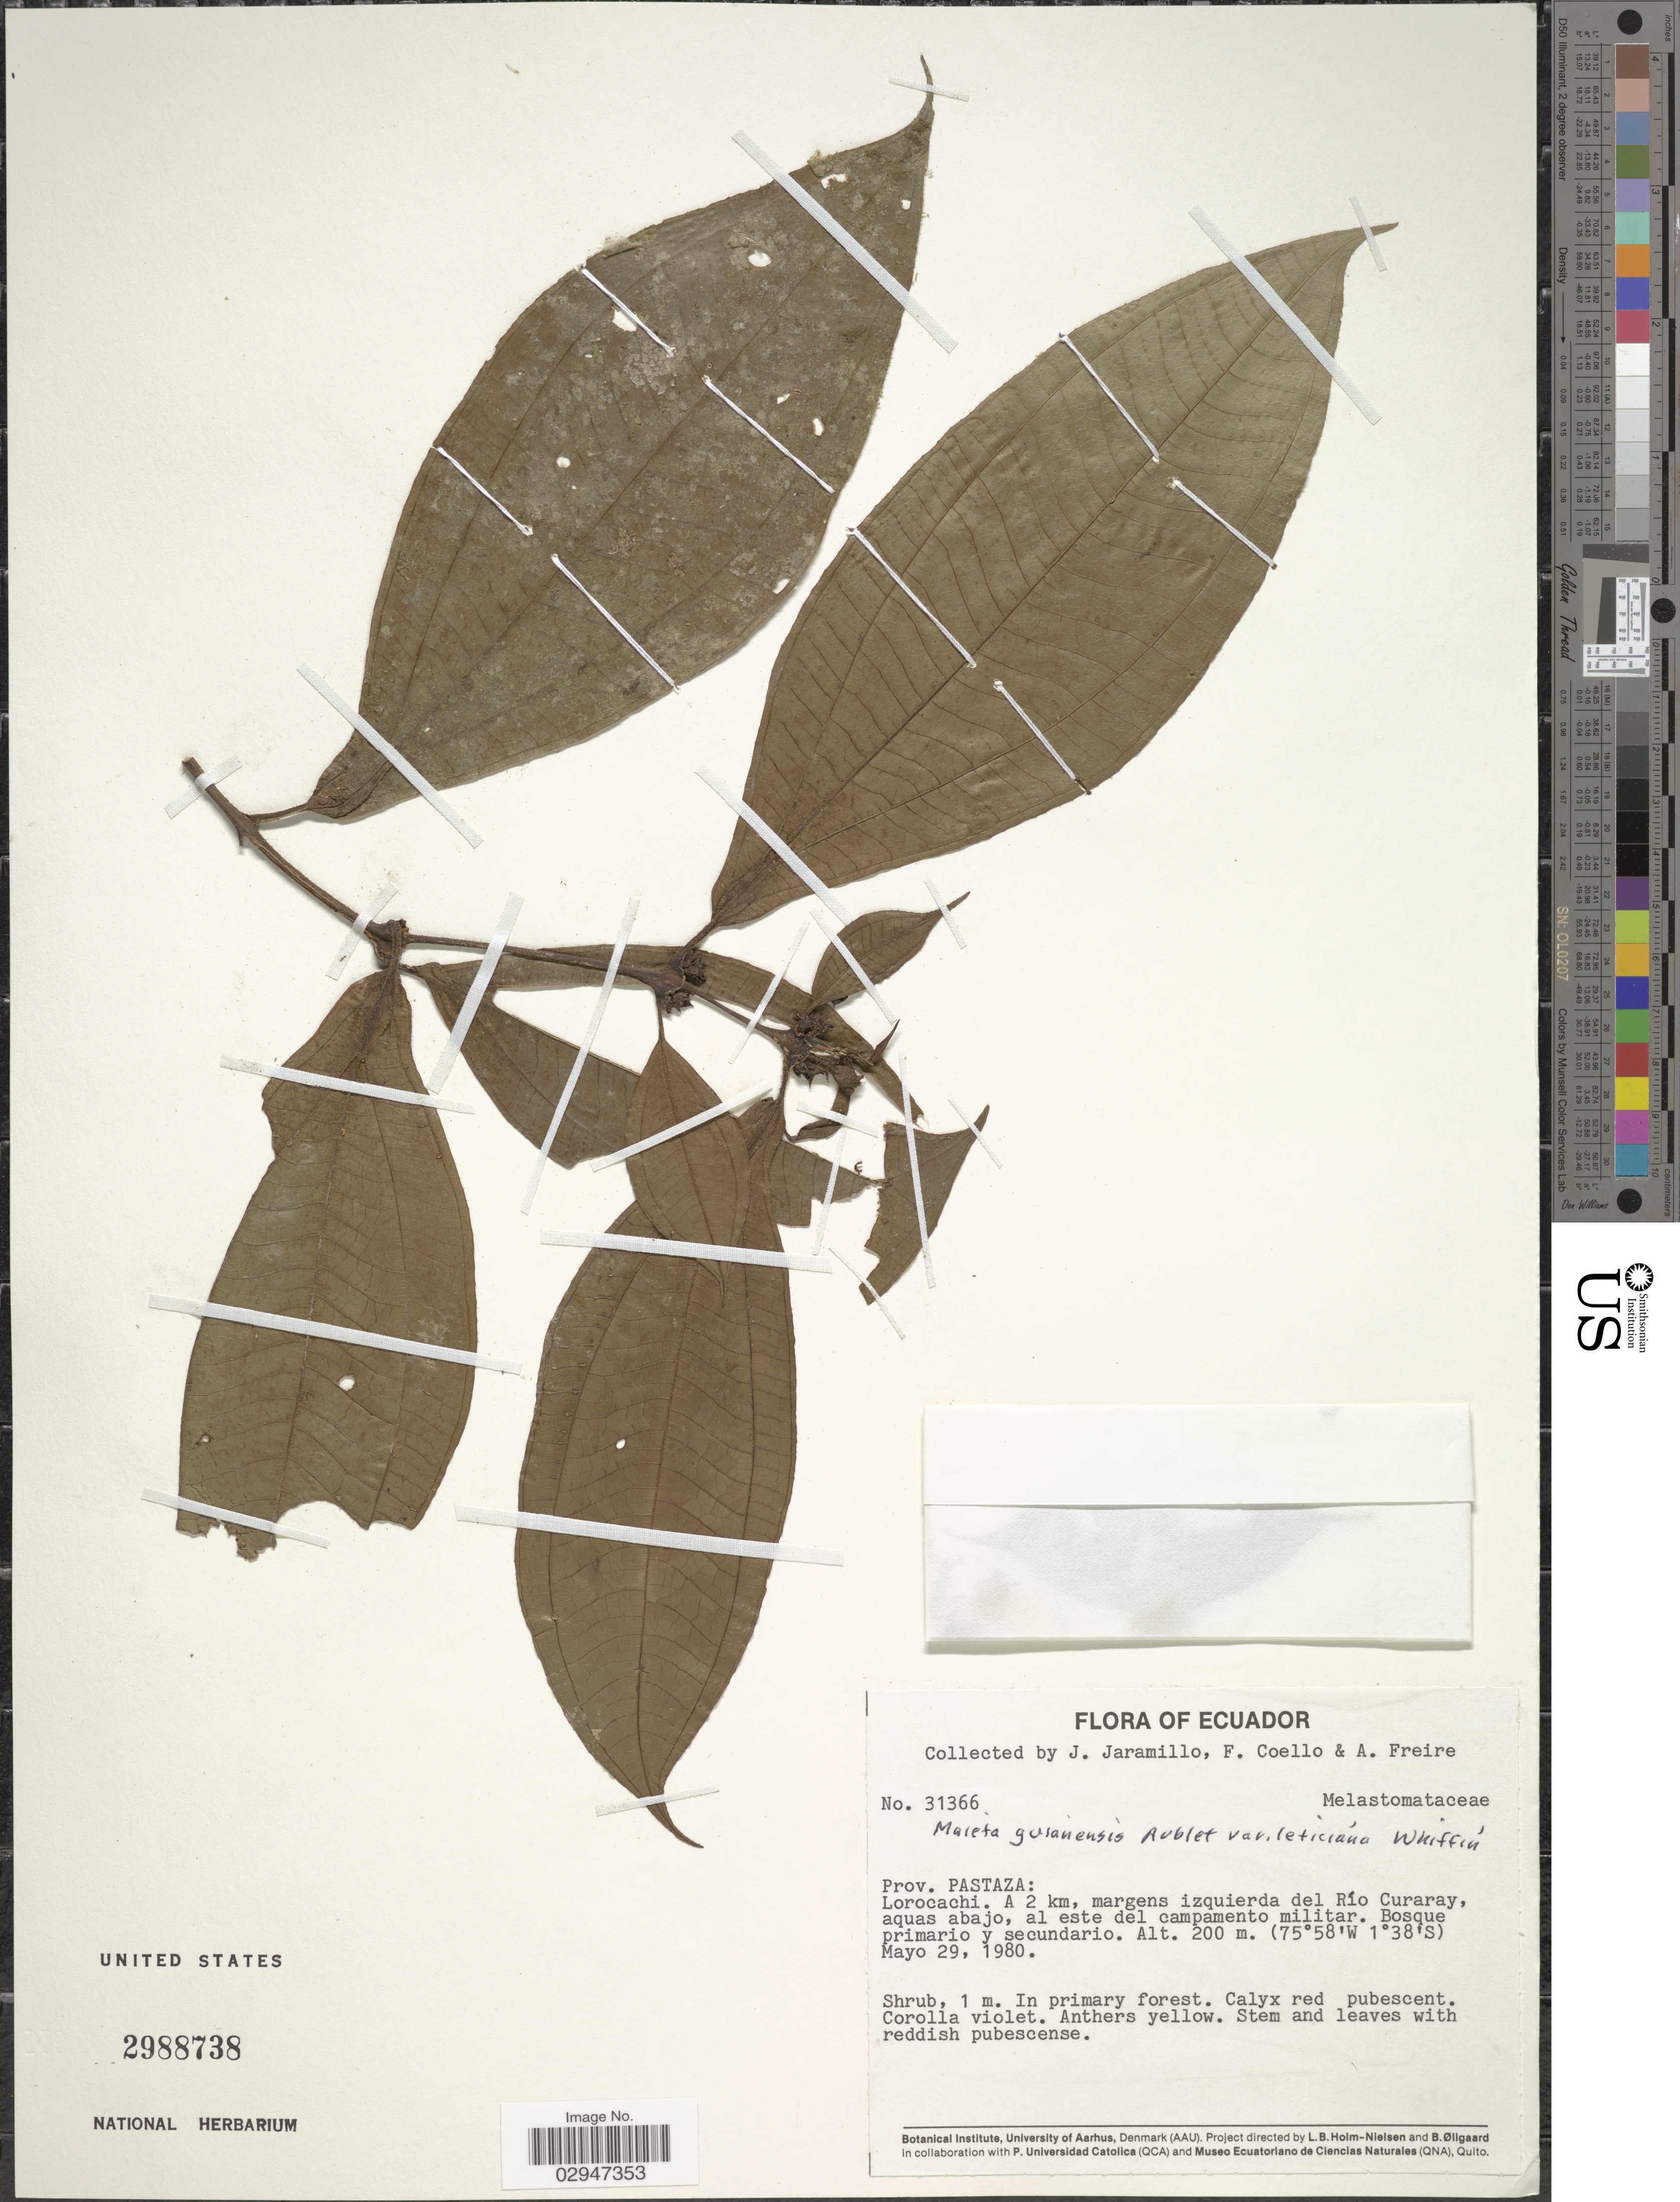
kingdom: Plantae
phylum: Tracheophyta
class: Magnoliopsida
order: Myrtales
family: Melastomataceae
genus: Maieta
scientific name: Maieta guianensis var. leticiana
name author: Whiffin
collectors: J. Jaramillo, F. Coello & A. Freire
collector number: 31366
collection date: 1980-05-29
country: Ecuador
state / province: Pastaza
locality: Prov. Pastaza: Lorocachi. A 2 km, margens izquierda del Río Curaray.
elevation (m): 200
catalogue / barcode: US 2988738